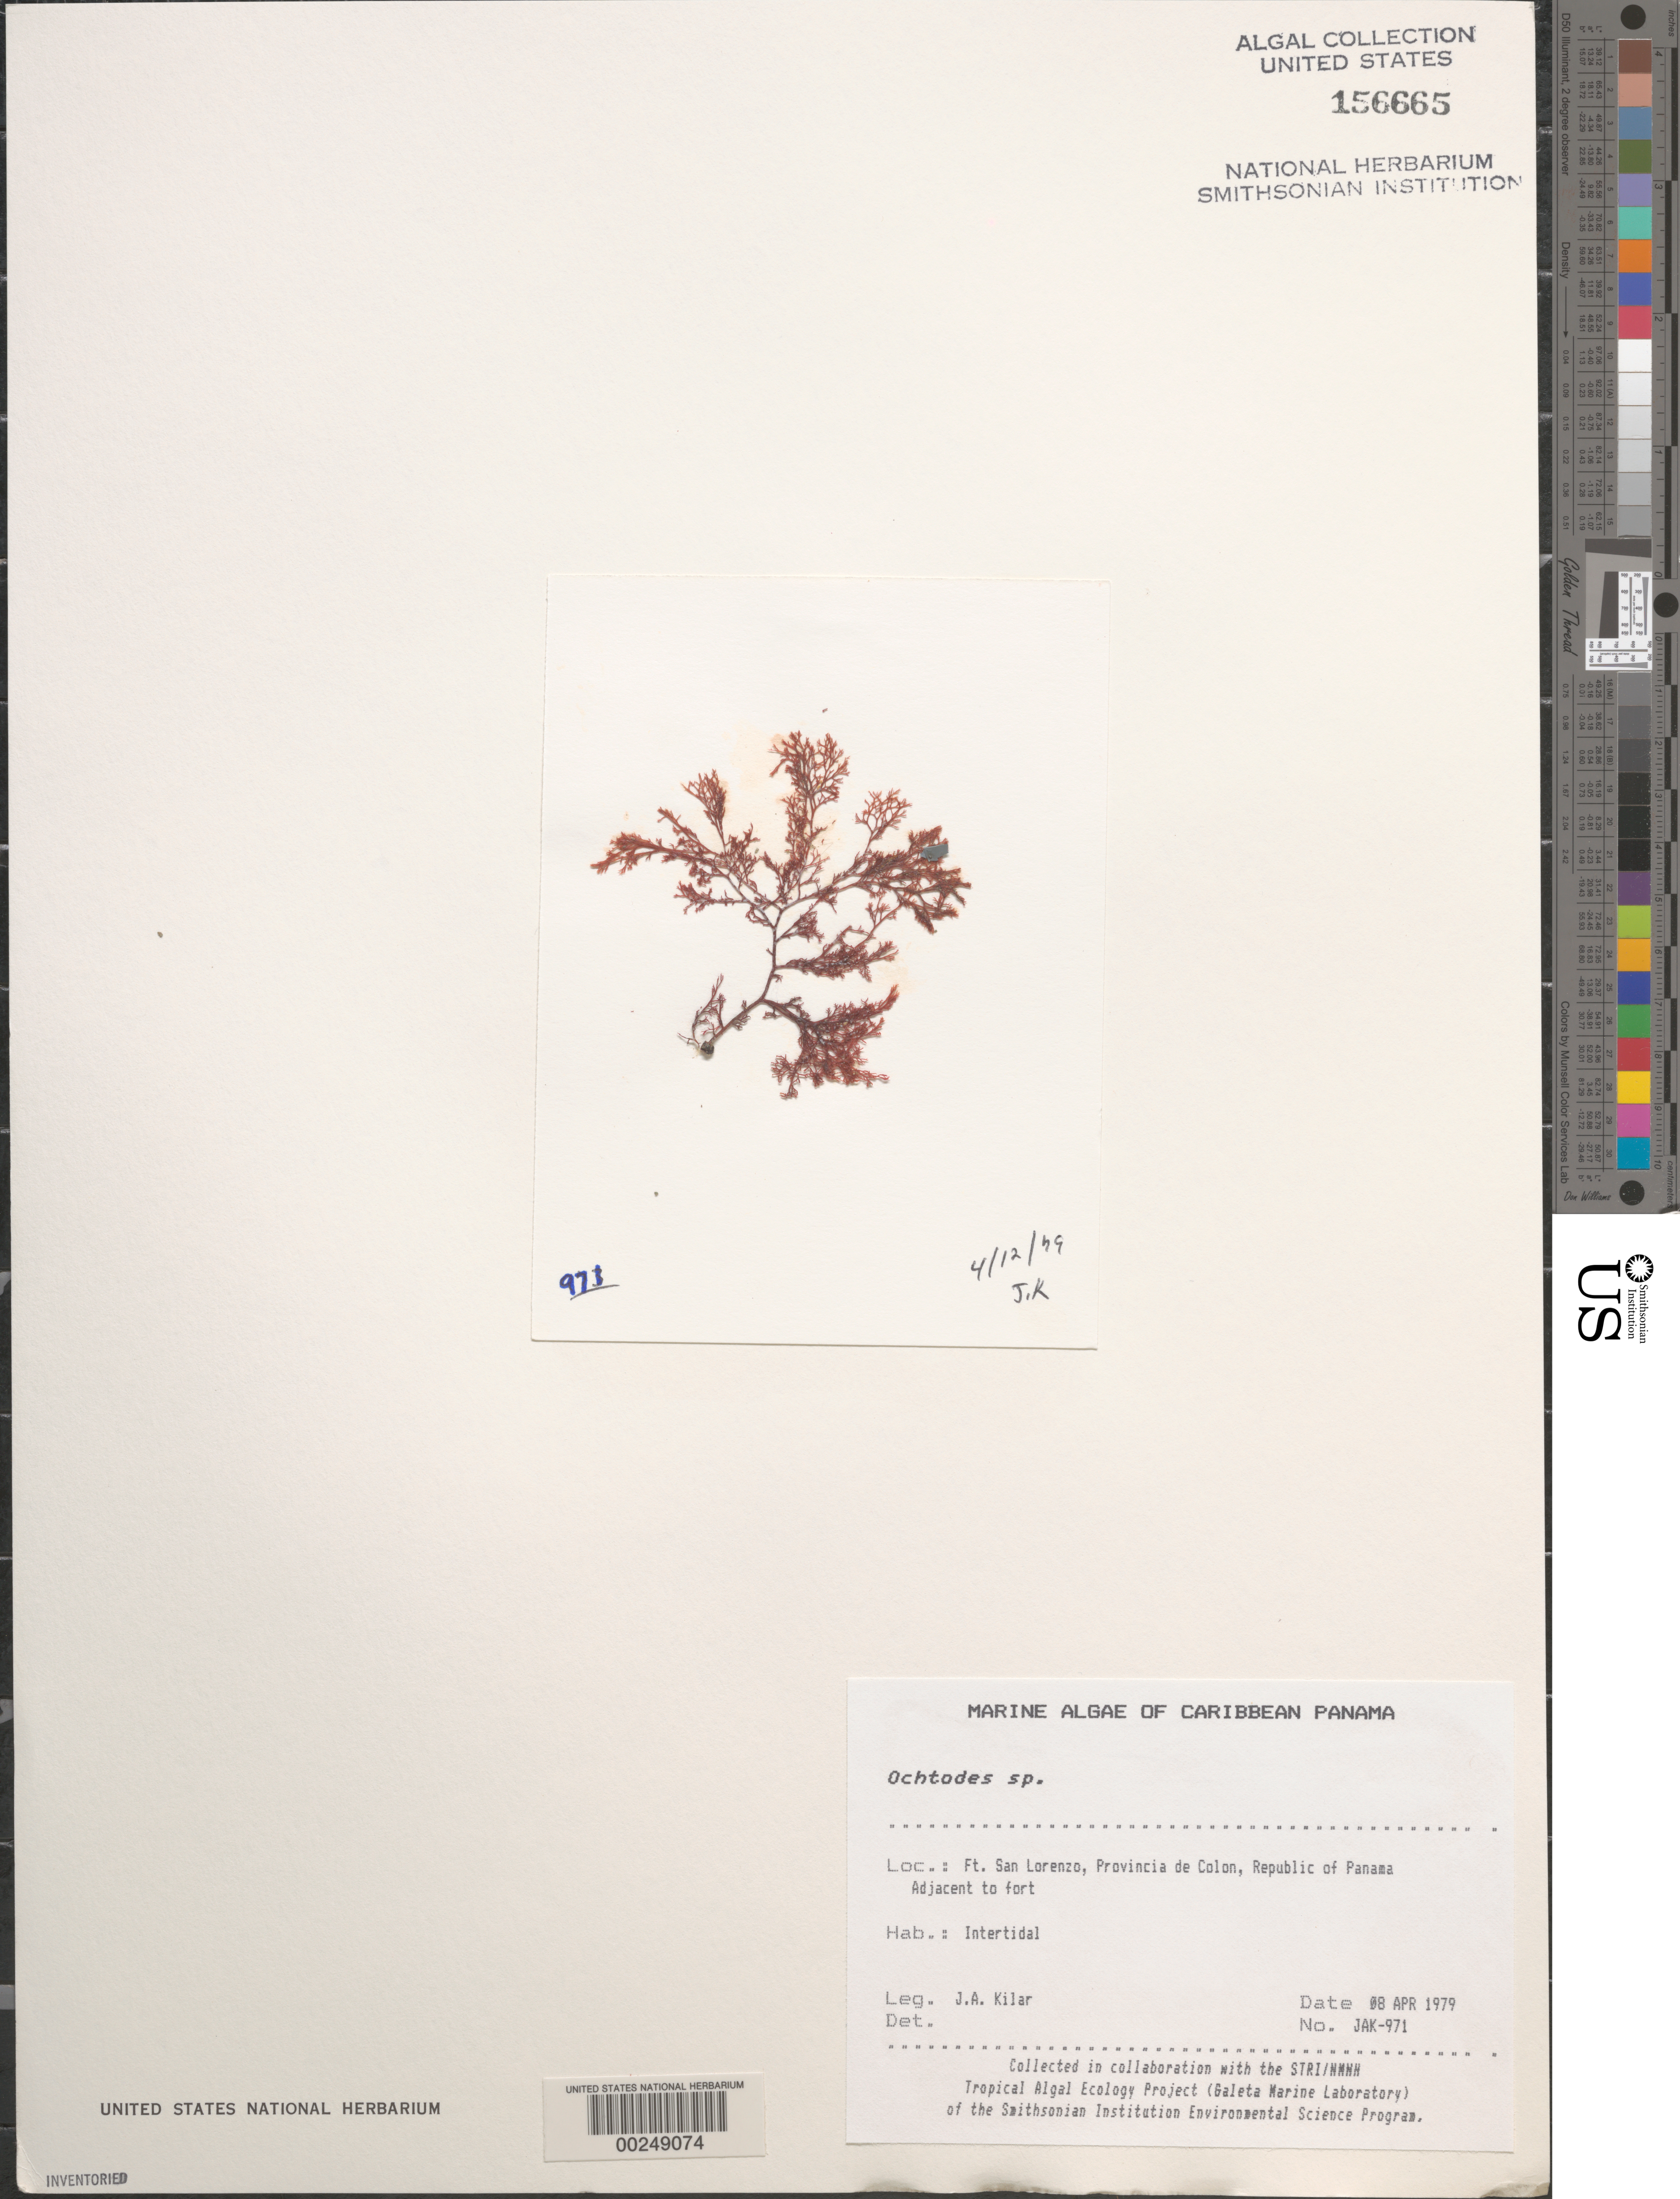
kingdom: Plantae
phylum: Rhodophyta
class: Florideophyceae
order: Gigartinales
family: Rhizophyllidaceae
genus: Ochtodes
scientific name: Ochtodes sp.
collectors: J. A. Kilar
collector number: JAK-971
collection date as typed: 08 Apr 1979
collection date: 1979-04-08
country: Panama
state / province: Colón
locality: Fort San Lorenzo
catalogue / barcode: US 156665